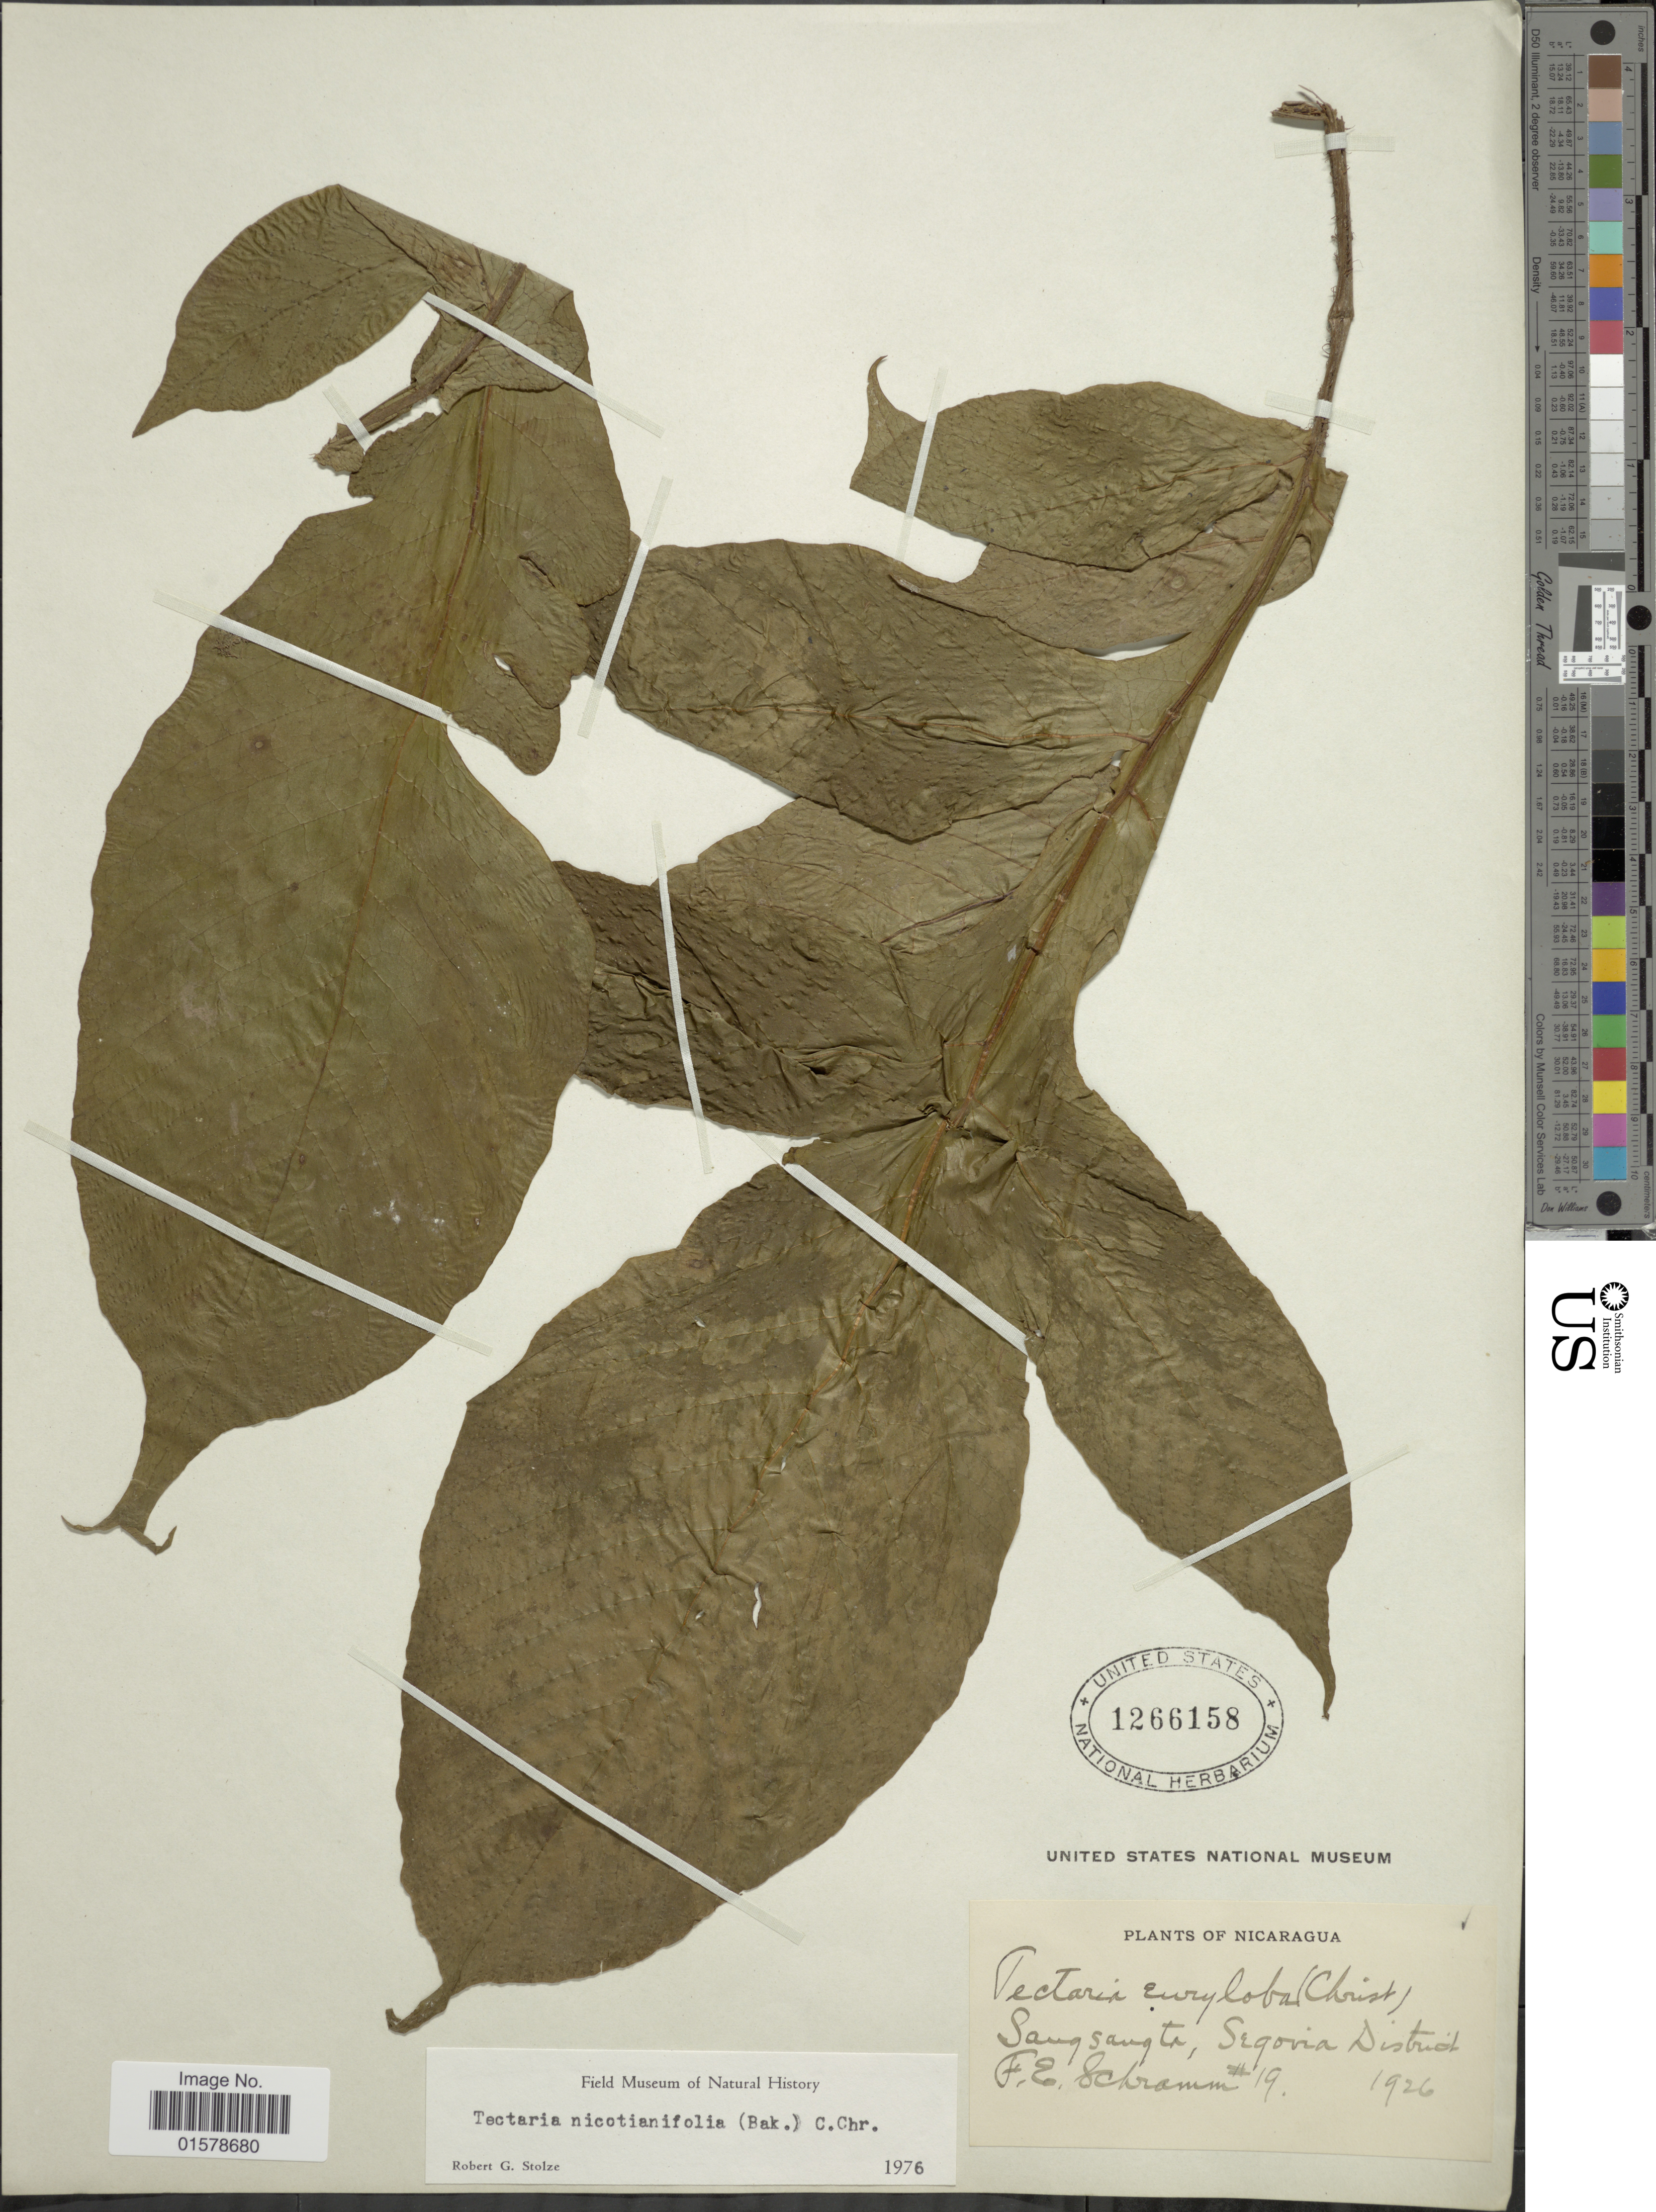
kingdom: Plantae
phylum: Tracheophyta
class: Polypodiopsida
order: Polypodiales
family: Tectariaceae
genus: Tectaria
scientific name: Tectaria nicotianifolia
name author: (Baker) C. Chr.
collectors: F. E. Schramm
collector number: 19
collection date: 1926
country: Nicaragua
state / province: Nueva Segovia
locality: Sang sangta, Segovia District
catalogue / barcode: US 1266158